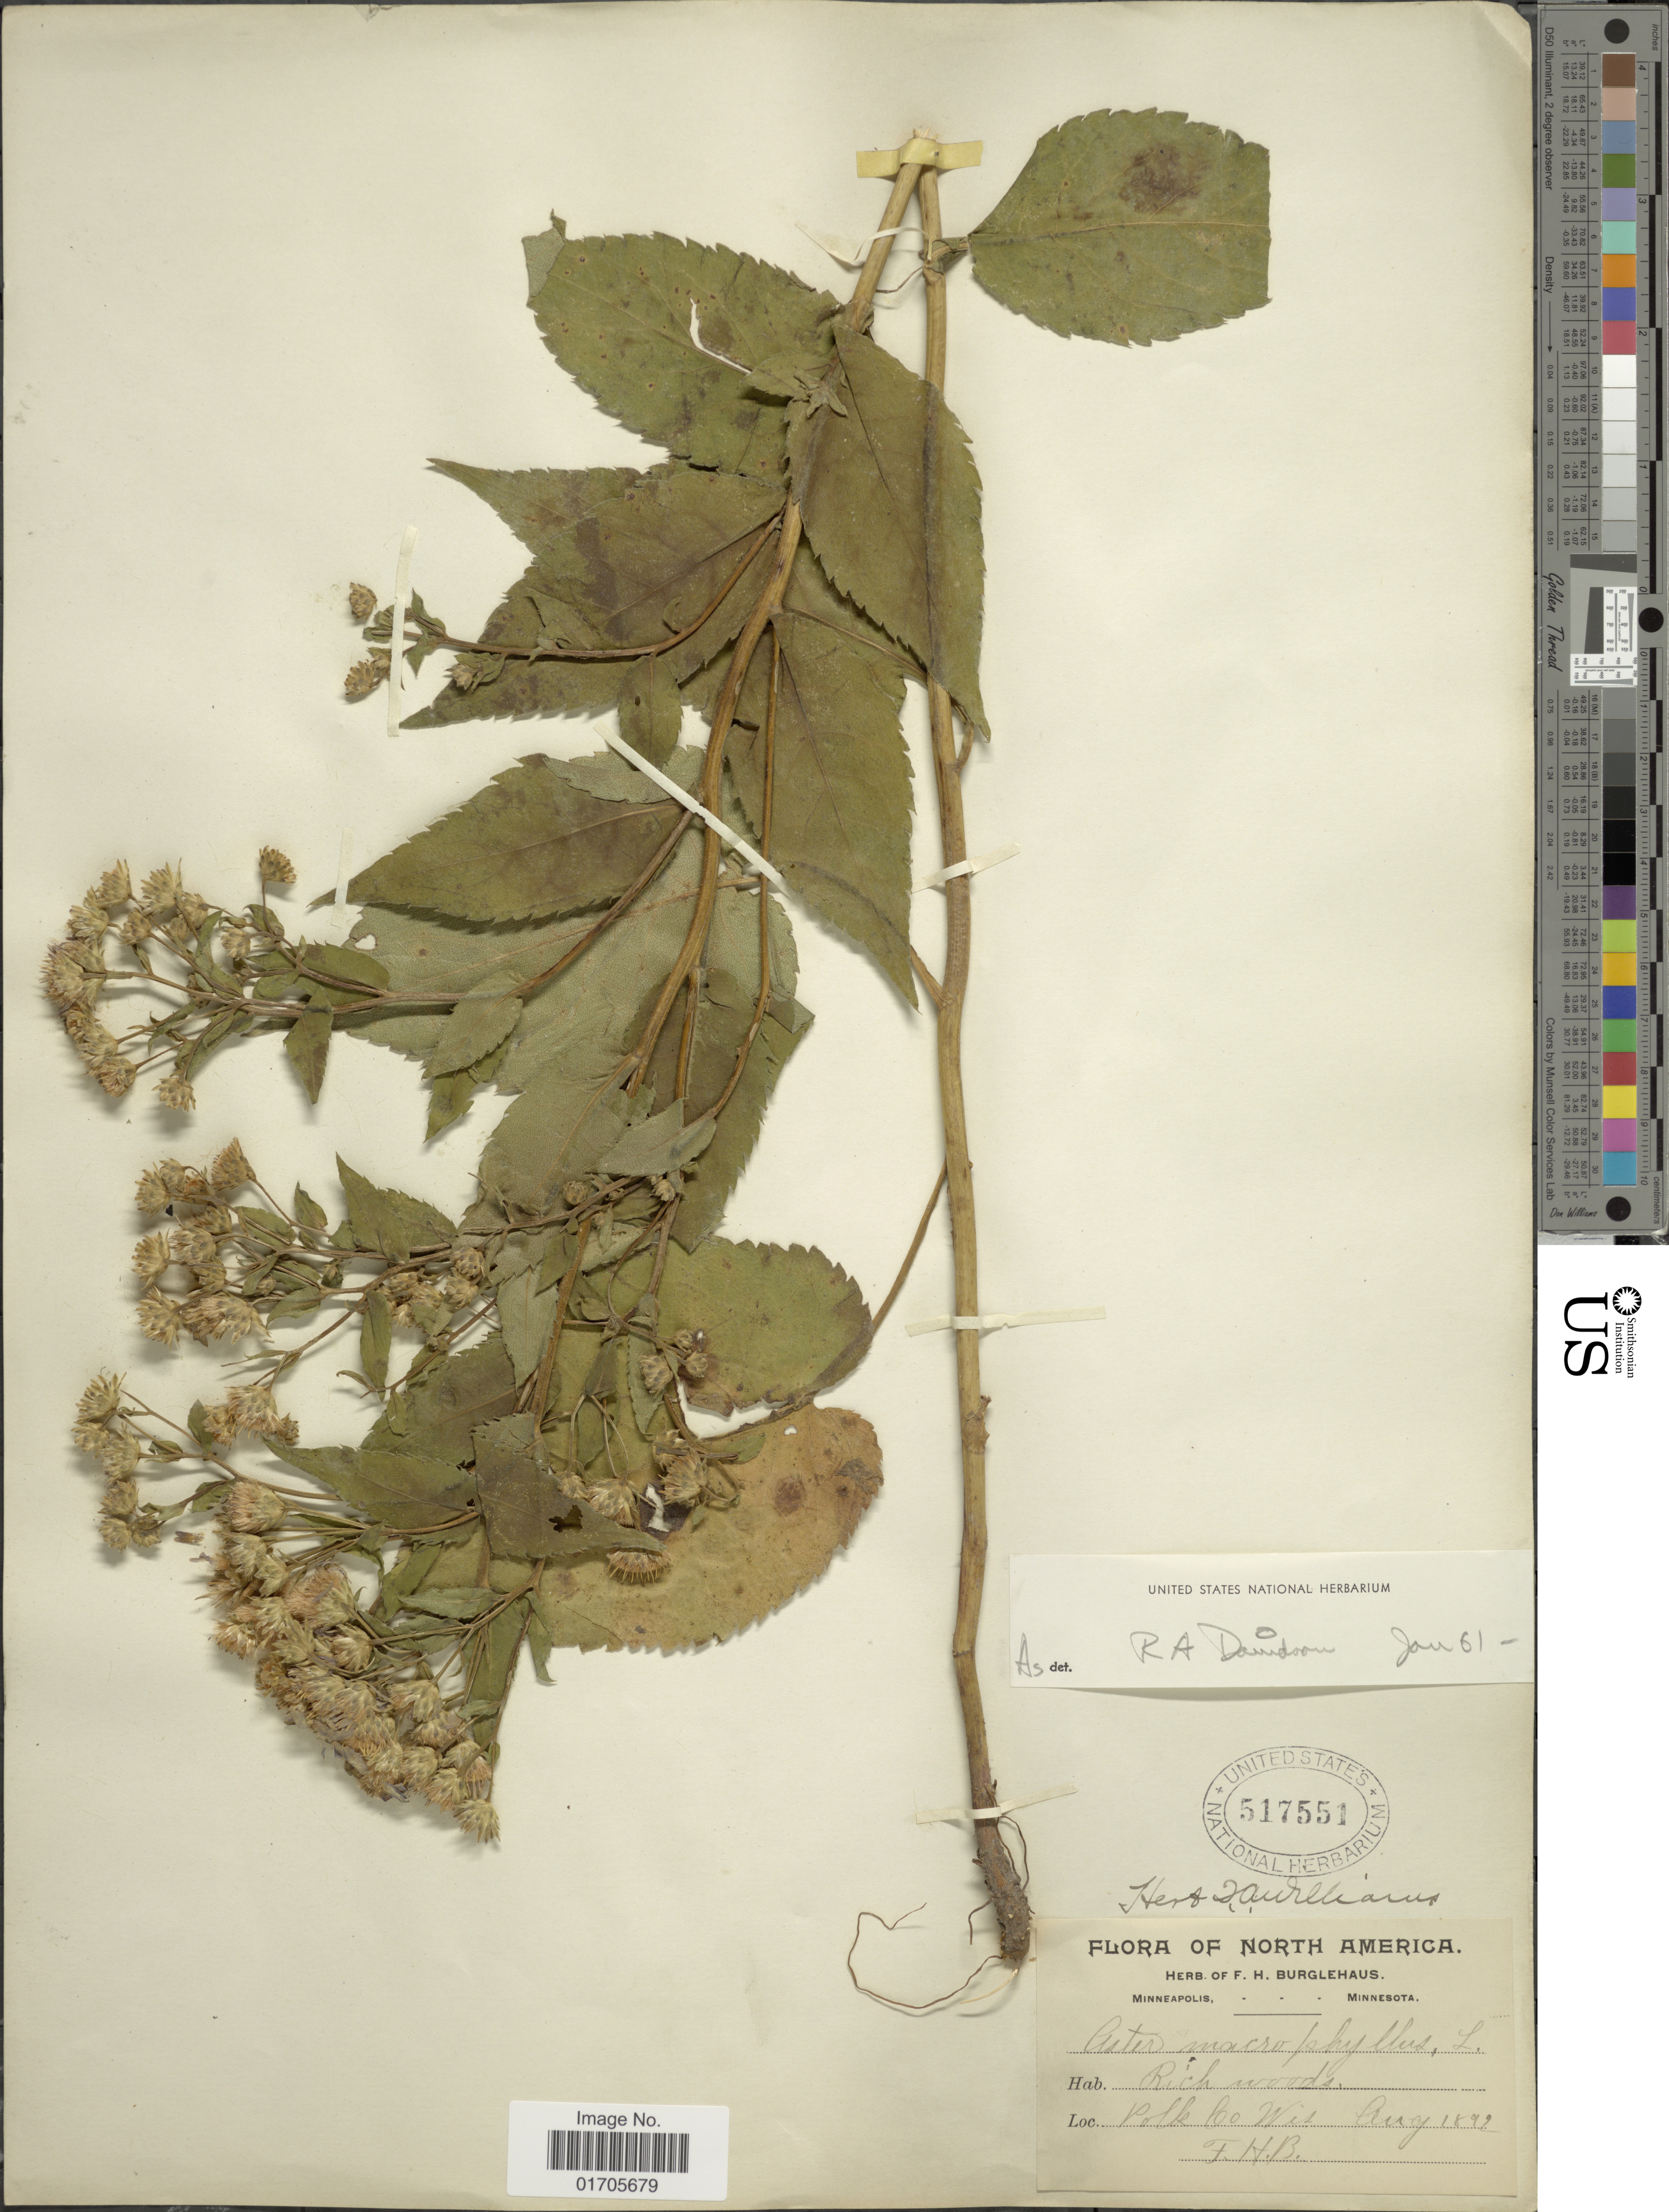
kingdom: Plantae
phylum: Tracheophyta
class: Magnoliopsida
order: Asterales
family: Asteraceae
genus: Eurybia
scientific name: Eurybia macrophylla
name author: (L.) Cass.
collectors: F. Burglehaus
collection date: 1872-08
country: United States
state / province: Wisconsin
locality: North America. Polk Co. Wis.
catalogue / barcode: US 517551